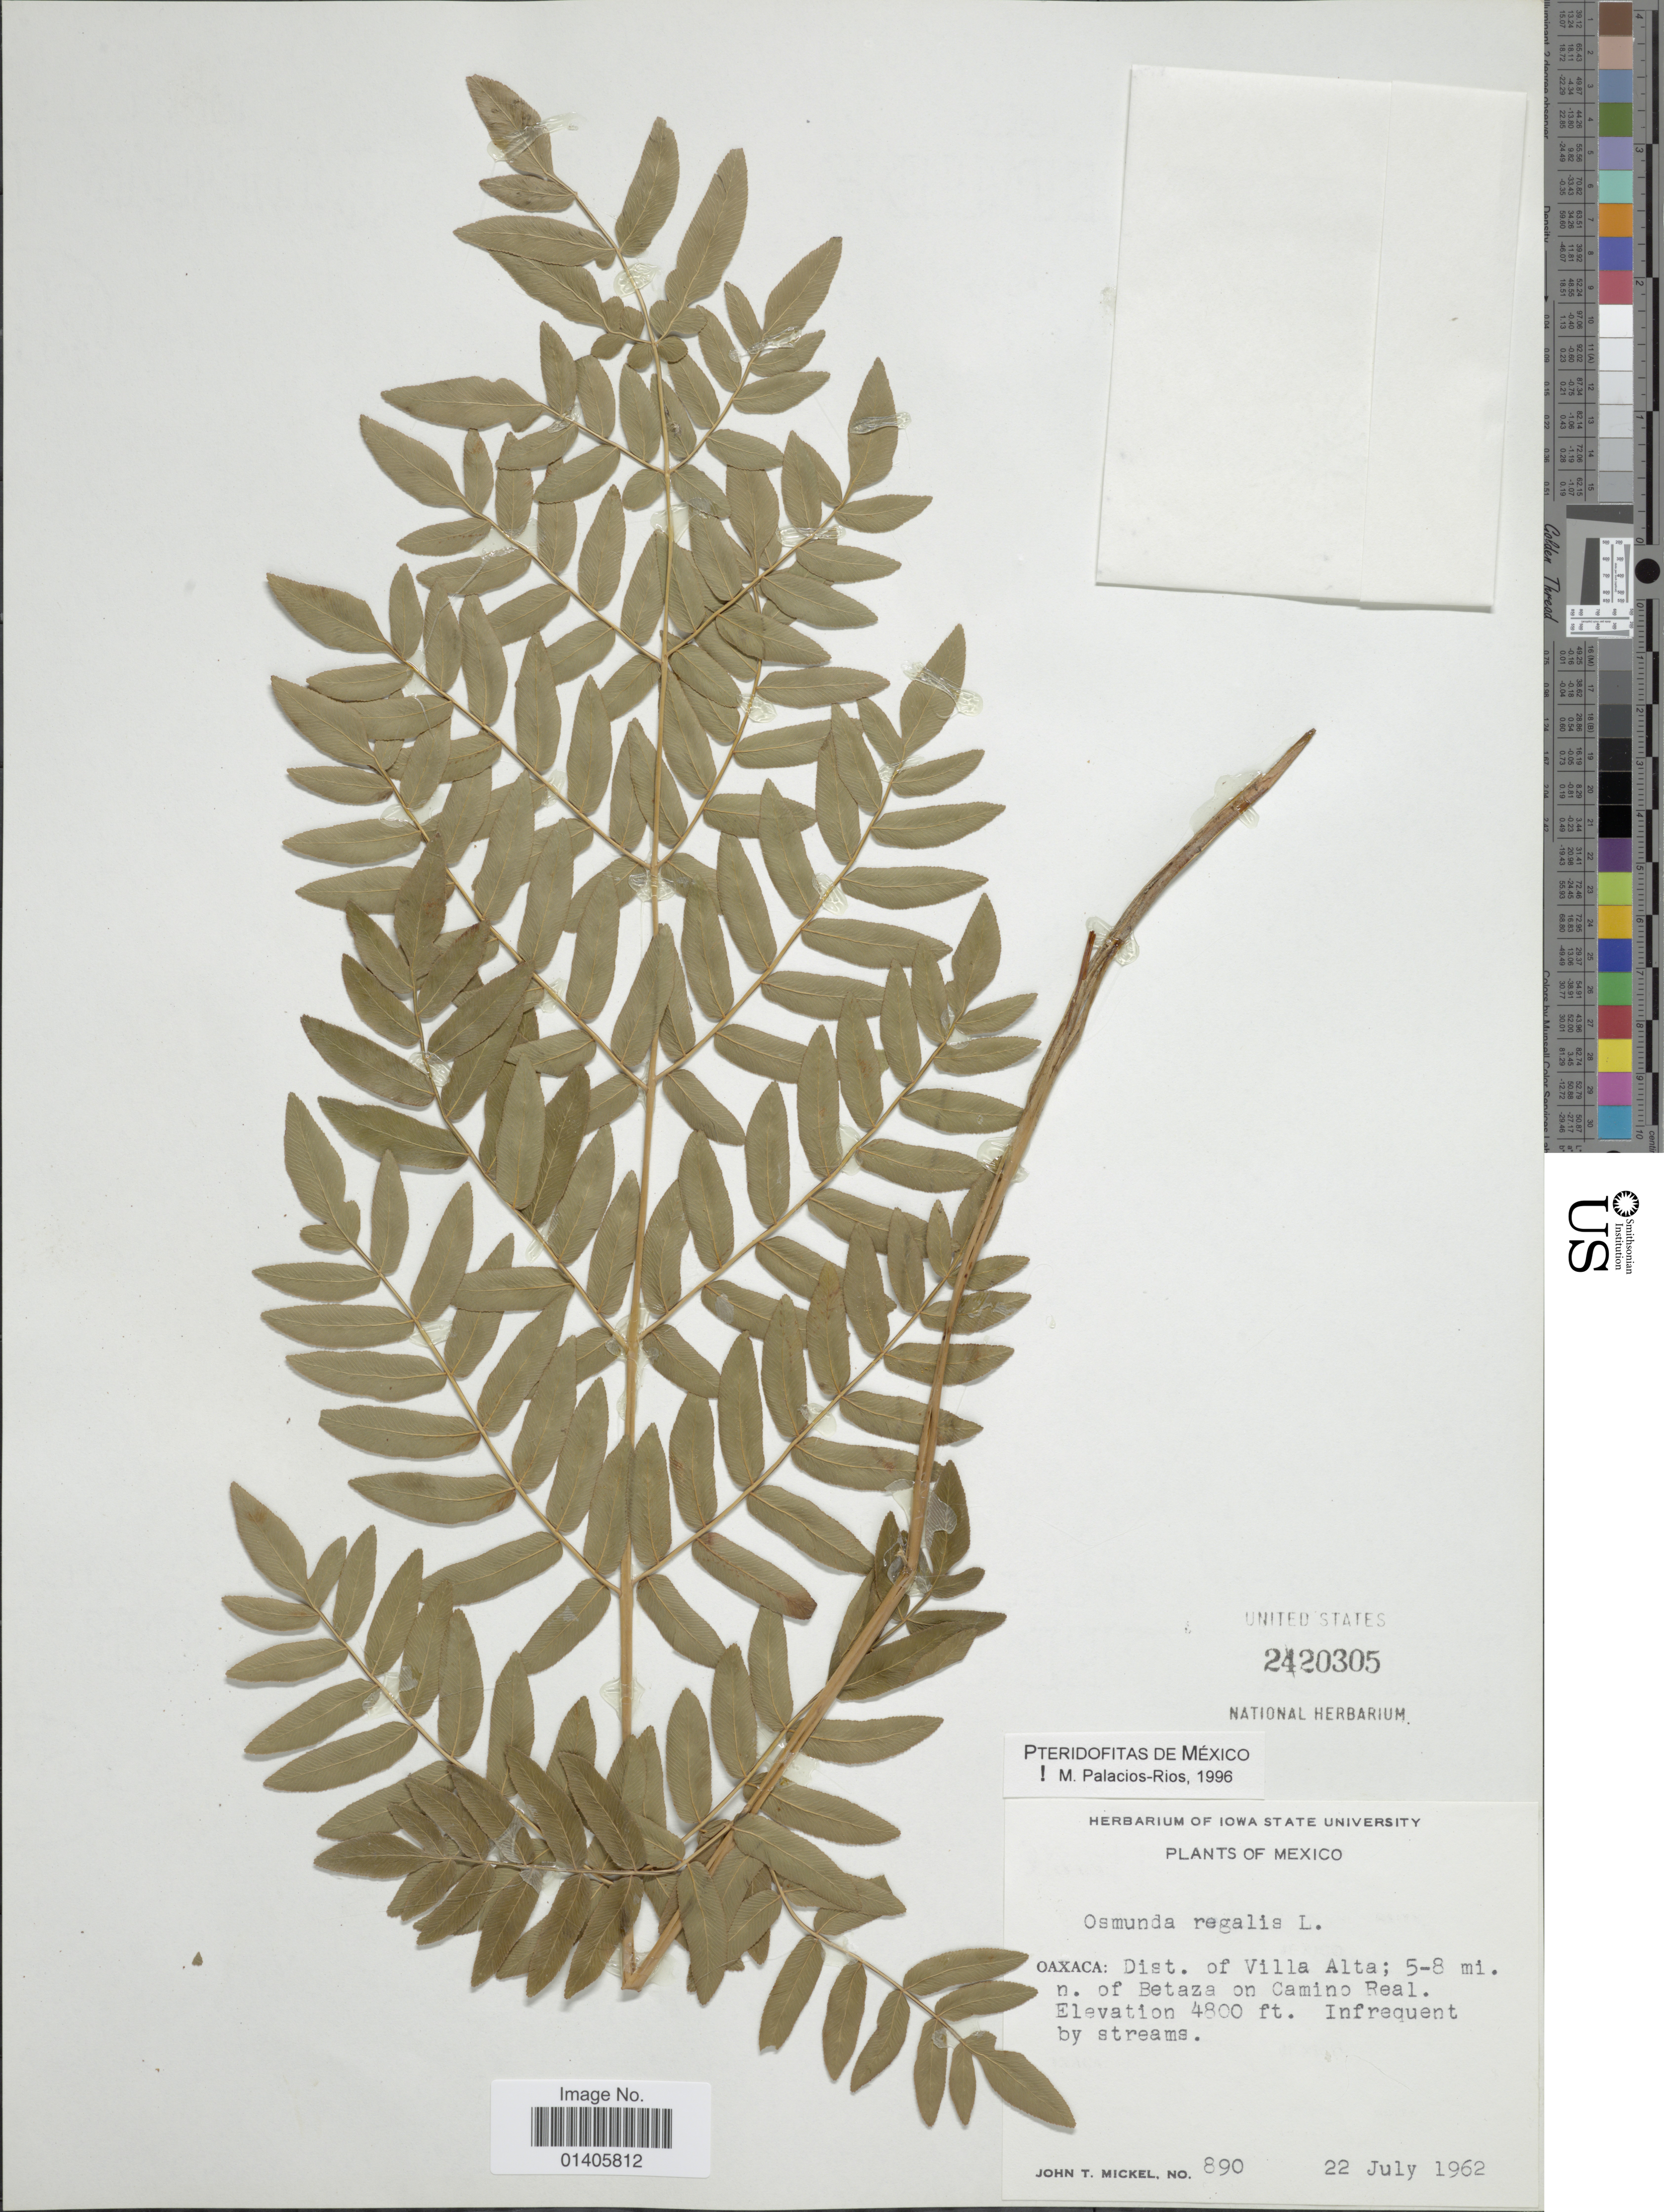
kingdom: Plantae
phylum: Tracheophyta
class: Polypodiopsida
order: Osmundales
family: Osmundaceae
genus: Osmunda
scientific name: Osmunda regalis var. spectabilis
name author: (Willd.) A. Gray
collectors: J. T. Mickel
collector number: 890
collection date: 1962-07-22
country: Mexico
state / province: Oaxaca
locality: Dist. of Villa Alta; 5-8 mi. n of Betaza on Camino Real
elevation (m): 1463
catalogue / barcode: US 2420305